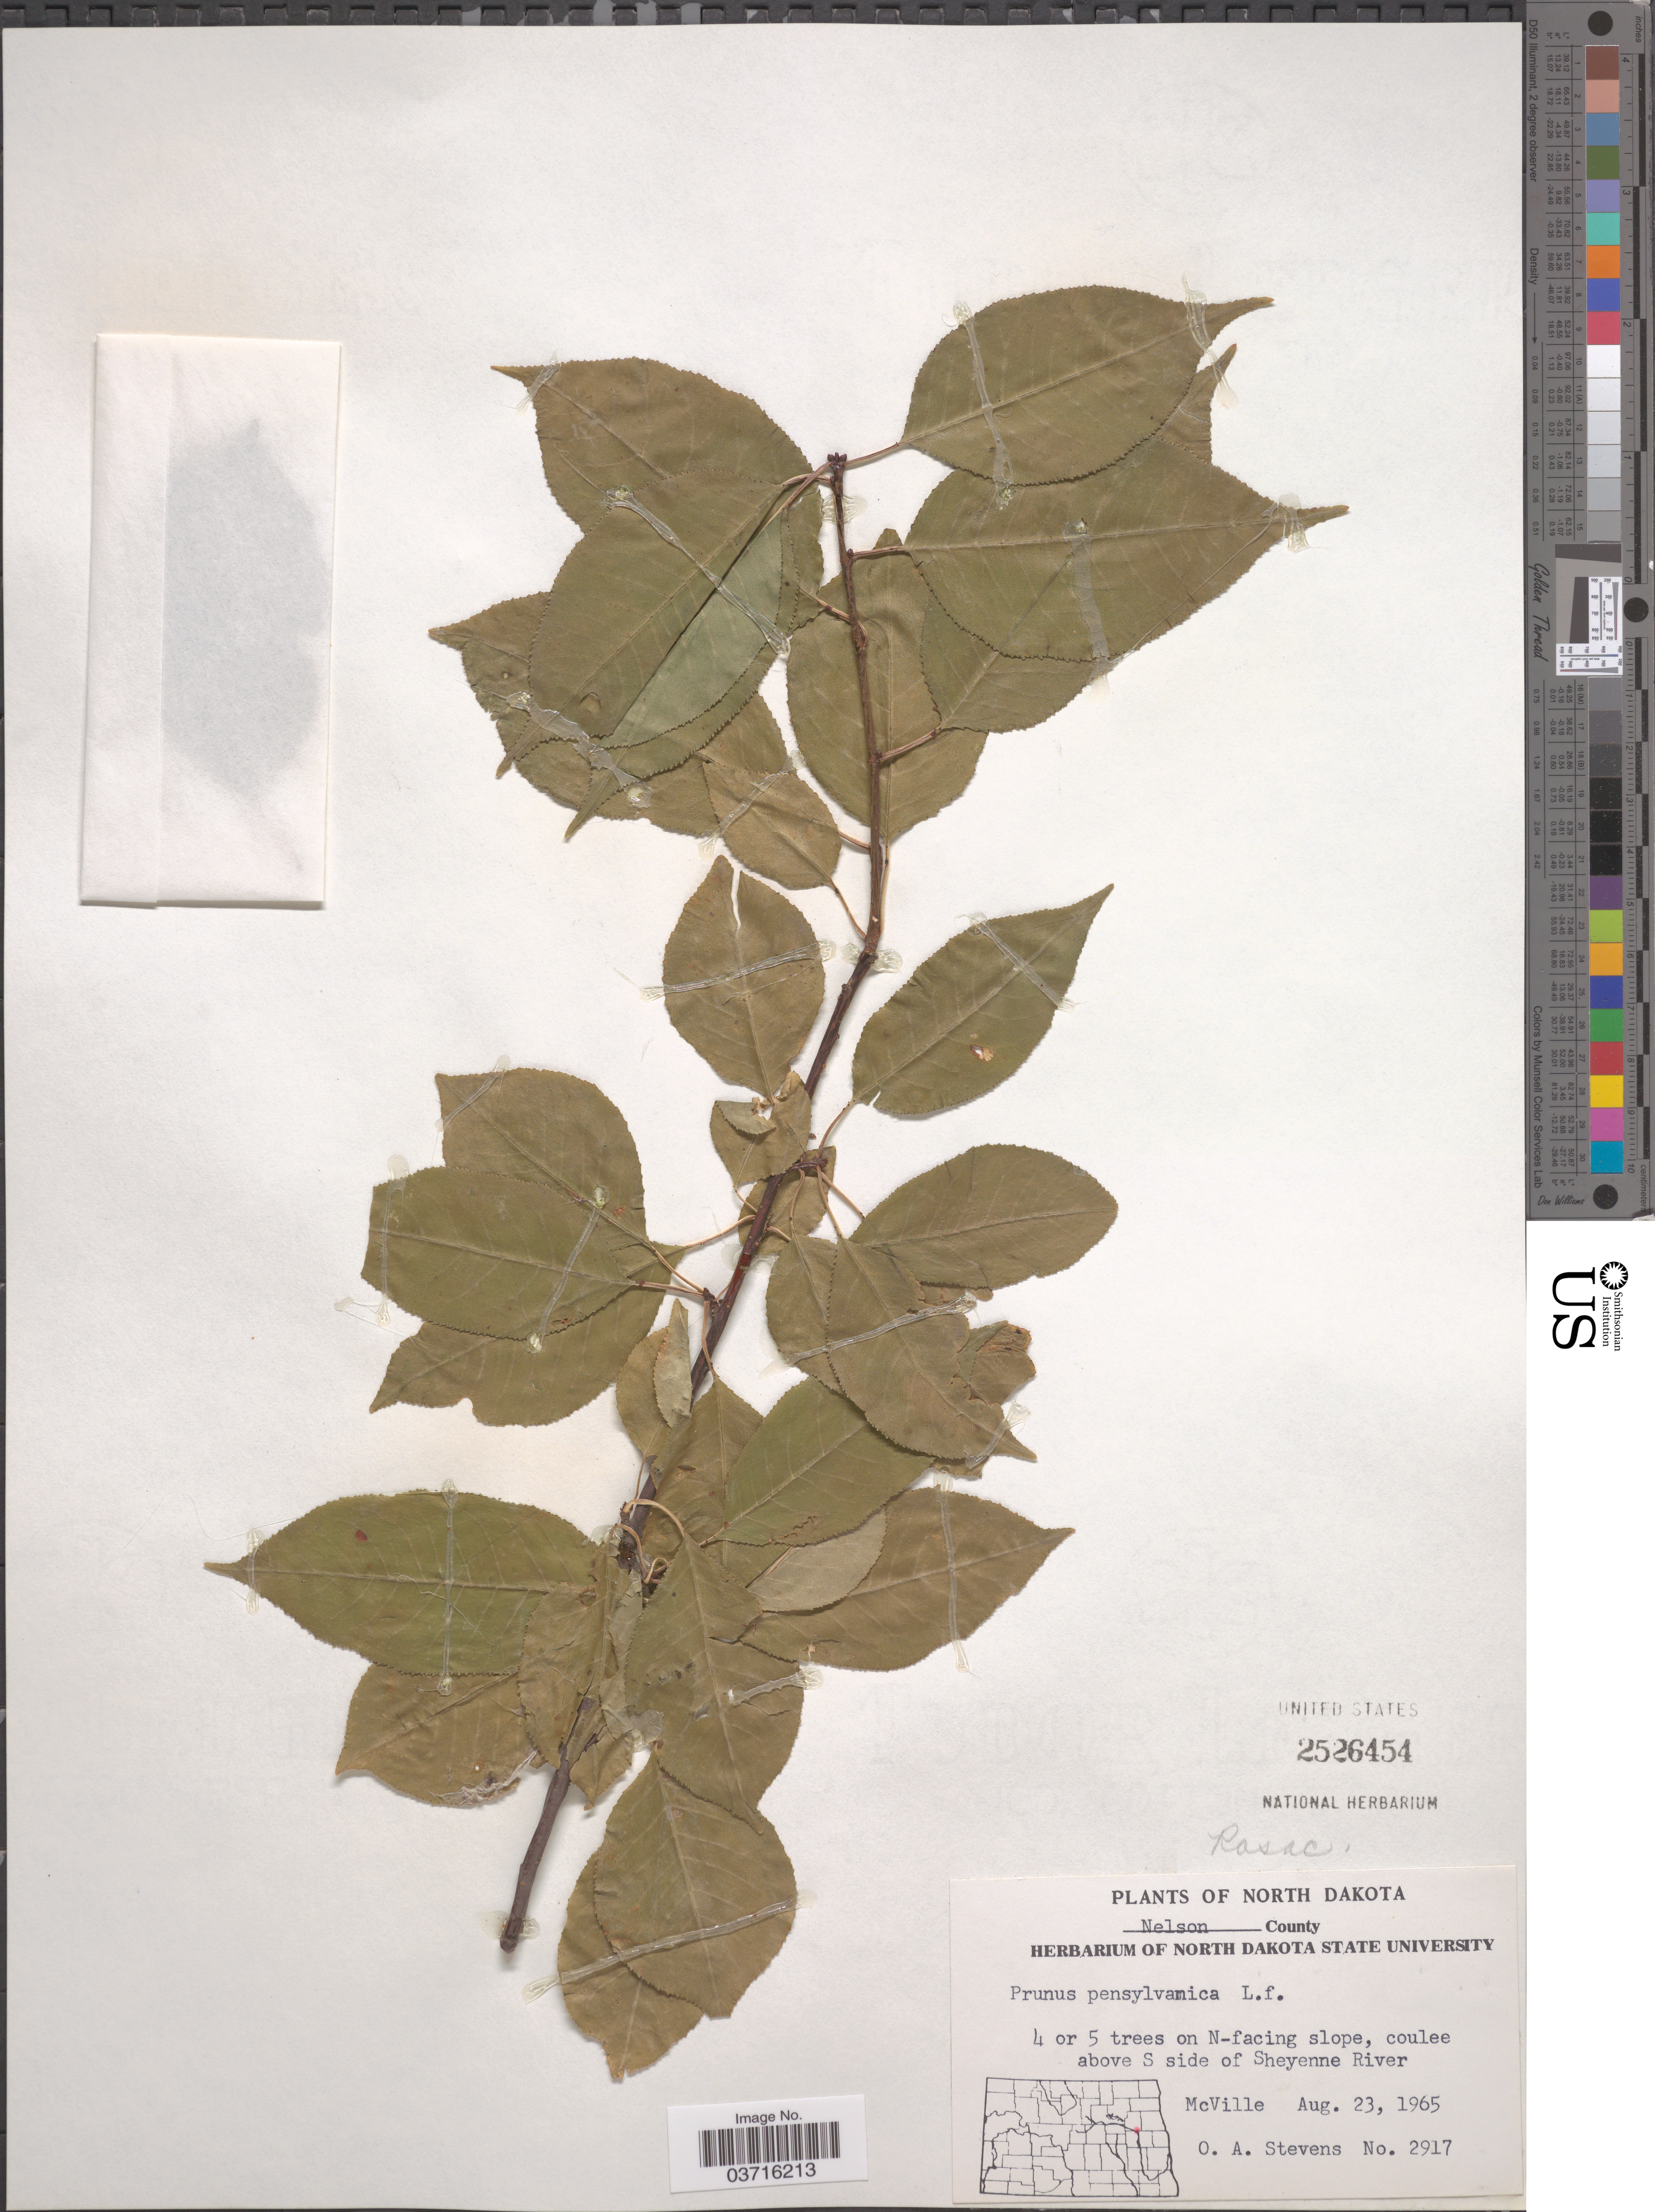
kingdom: Plantae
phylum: Tracheophyta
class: Magnoliopsida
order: Rosales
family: Rosaceae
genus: Prunus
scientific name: Prunus pensylvanica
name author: L. f.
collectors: O. A. Stevens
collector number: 2917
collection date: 1965-08-23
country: United States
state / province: North Dakota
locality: Nelson County. On N-facing slope, coulee above S side of Sheyenne River. McVille.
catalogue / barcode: US 2526454